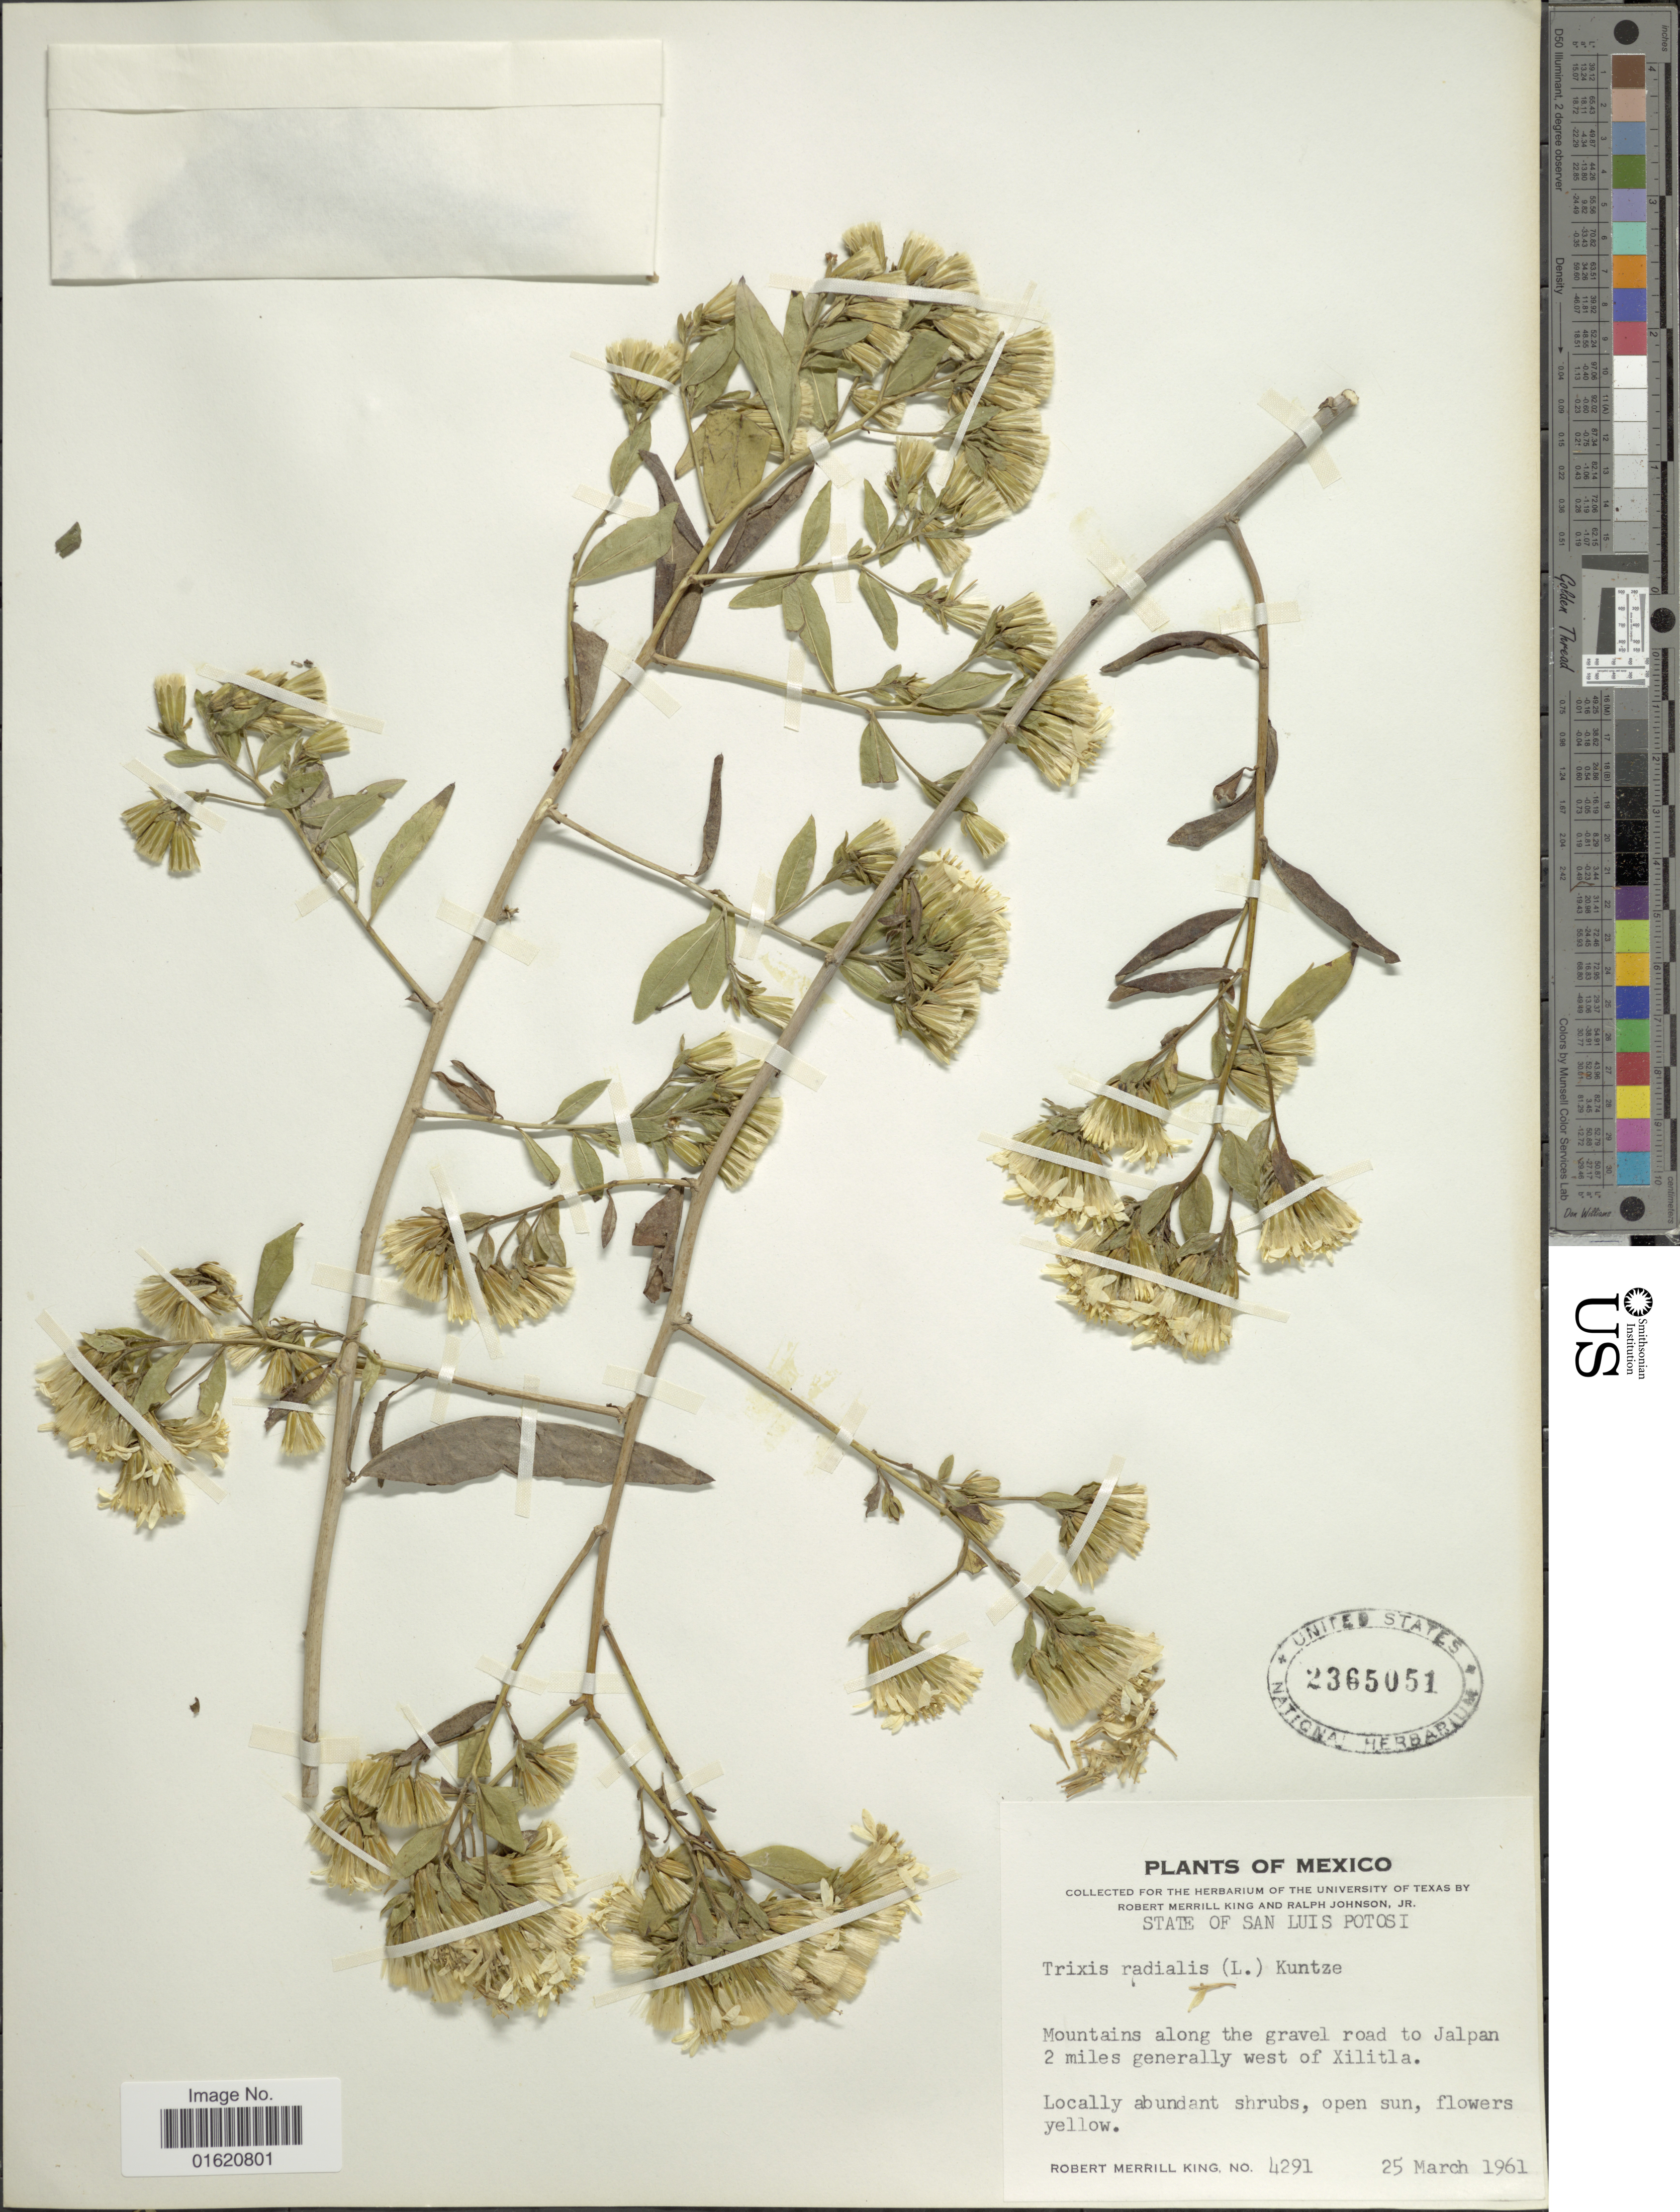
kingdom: Plantae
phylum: Tracheophyta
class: Magnoliopsida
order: Asterales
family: Asteraceae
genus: Trixis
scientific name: Trixis inula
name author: Crantz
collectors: R. M. King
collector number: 4291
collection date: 1961-03-25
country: Mexico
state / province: San Luis Potosí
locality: Mountains along the gravel road to Jalpan, 2 miles generally west of Xilitla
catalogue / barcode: US 2365051